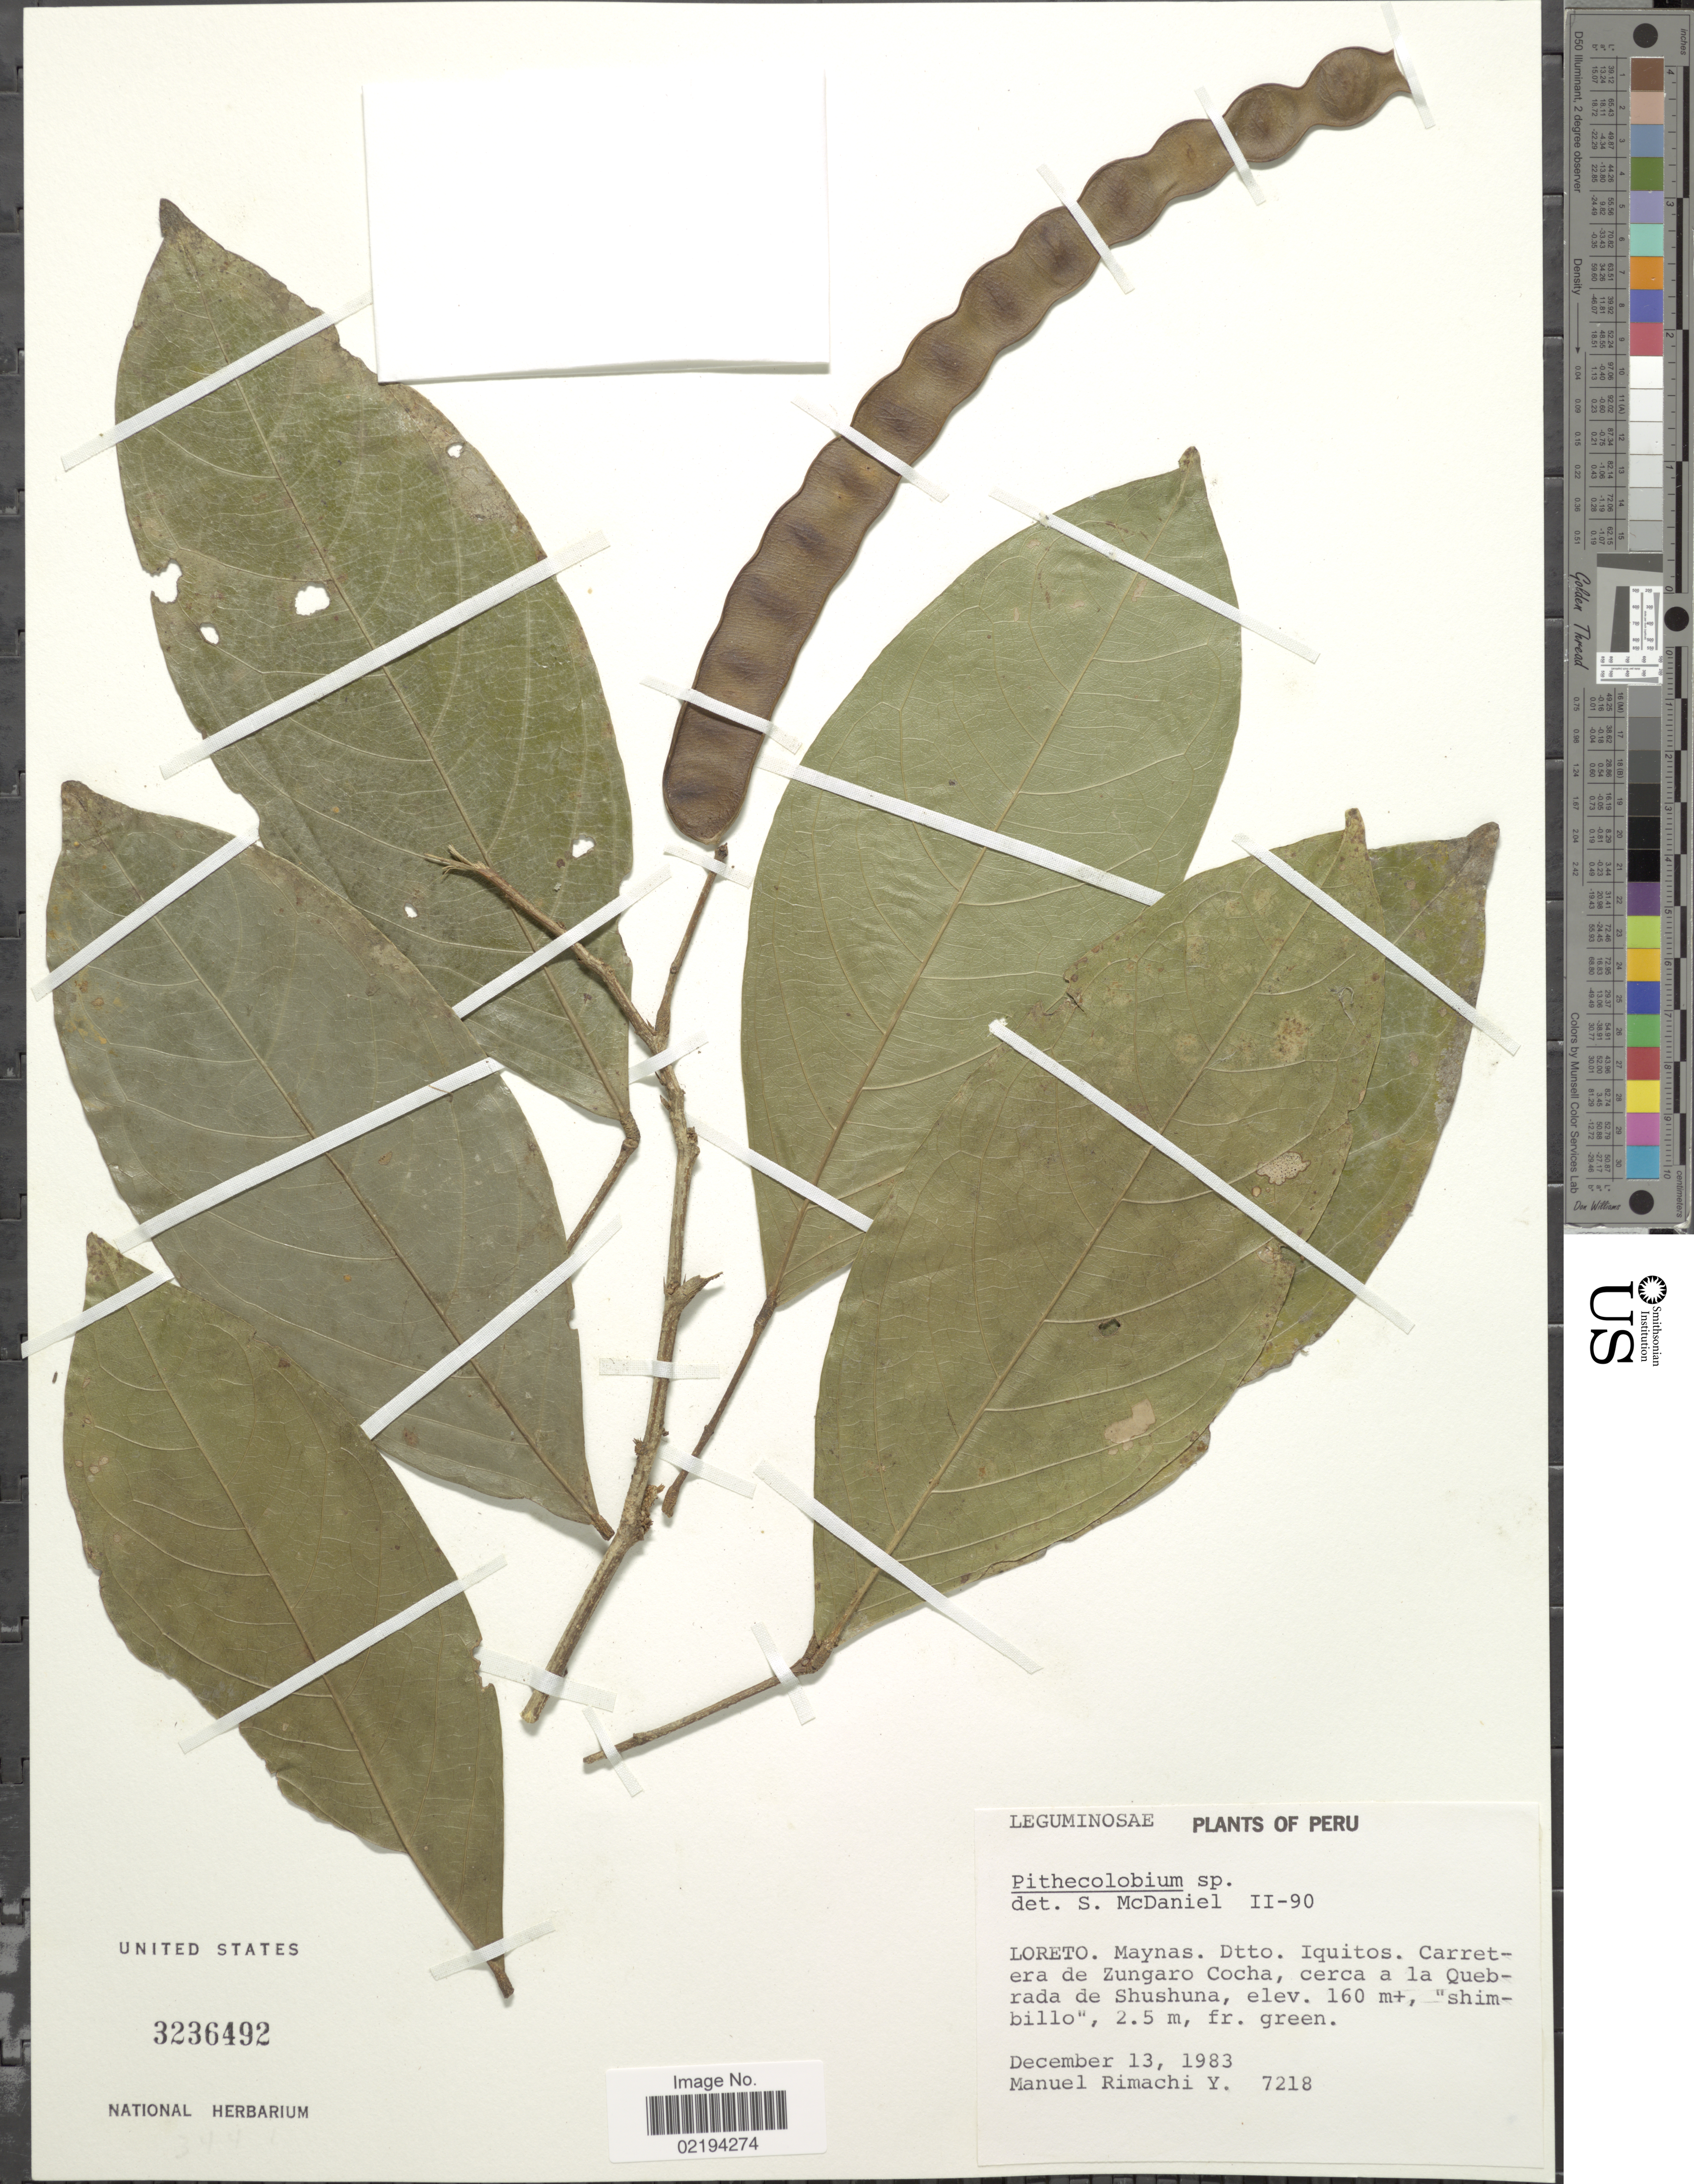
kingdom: Plantae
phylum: Tracheophyta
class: Magnoliopsida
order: Fabales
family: Fabaceae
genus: Zygia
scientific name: Zygia sp.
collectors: M. Rimachi Y.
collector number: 7218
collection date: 1983-12-13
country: Peru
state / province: Loreto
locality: Dtto. Iquitos, Carretera de Zungaro Cocha, cerca a la Quebrada de Shushuna.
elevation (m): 160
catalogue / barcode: US 3236492